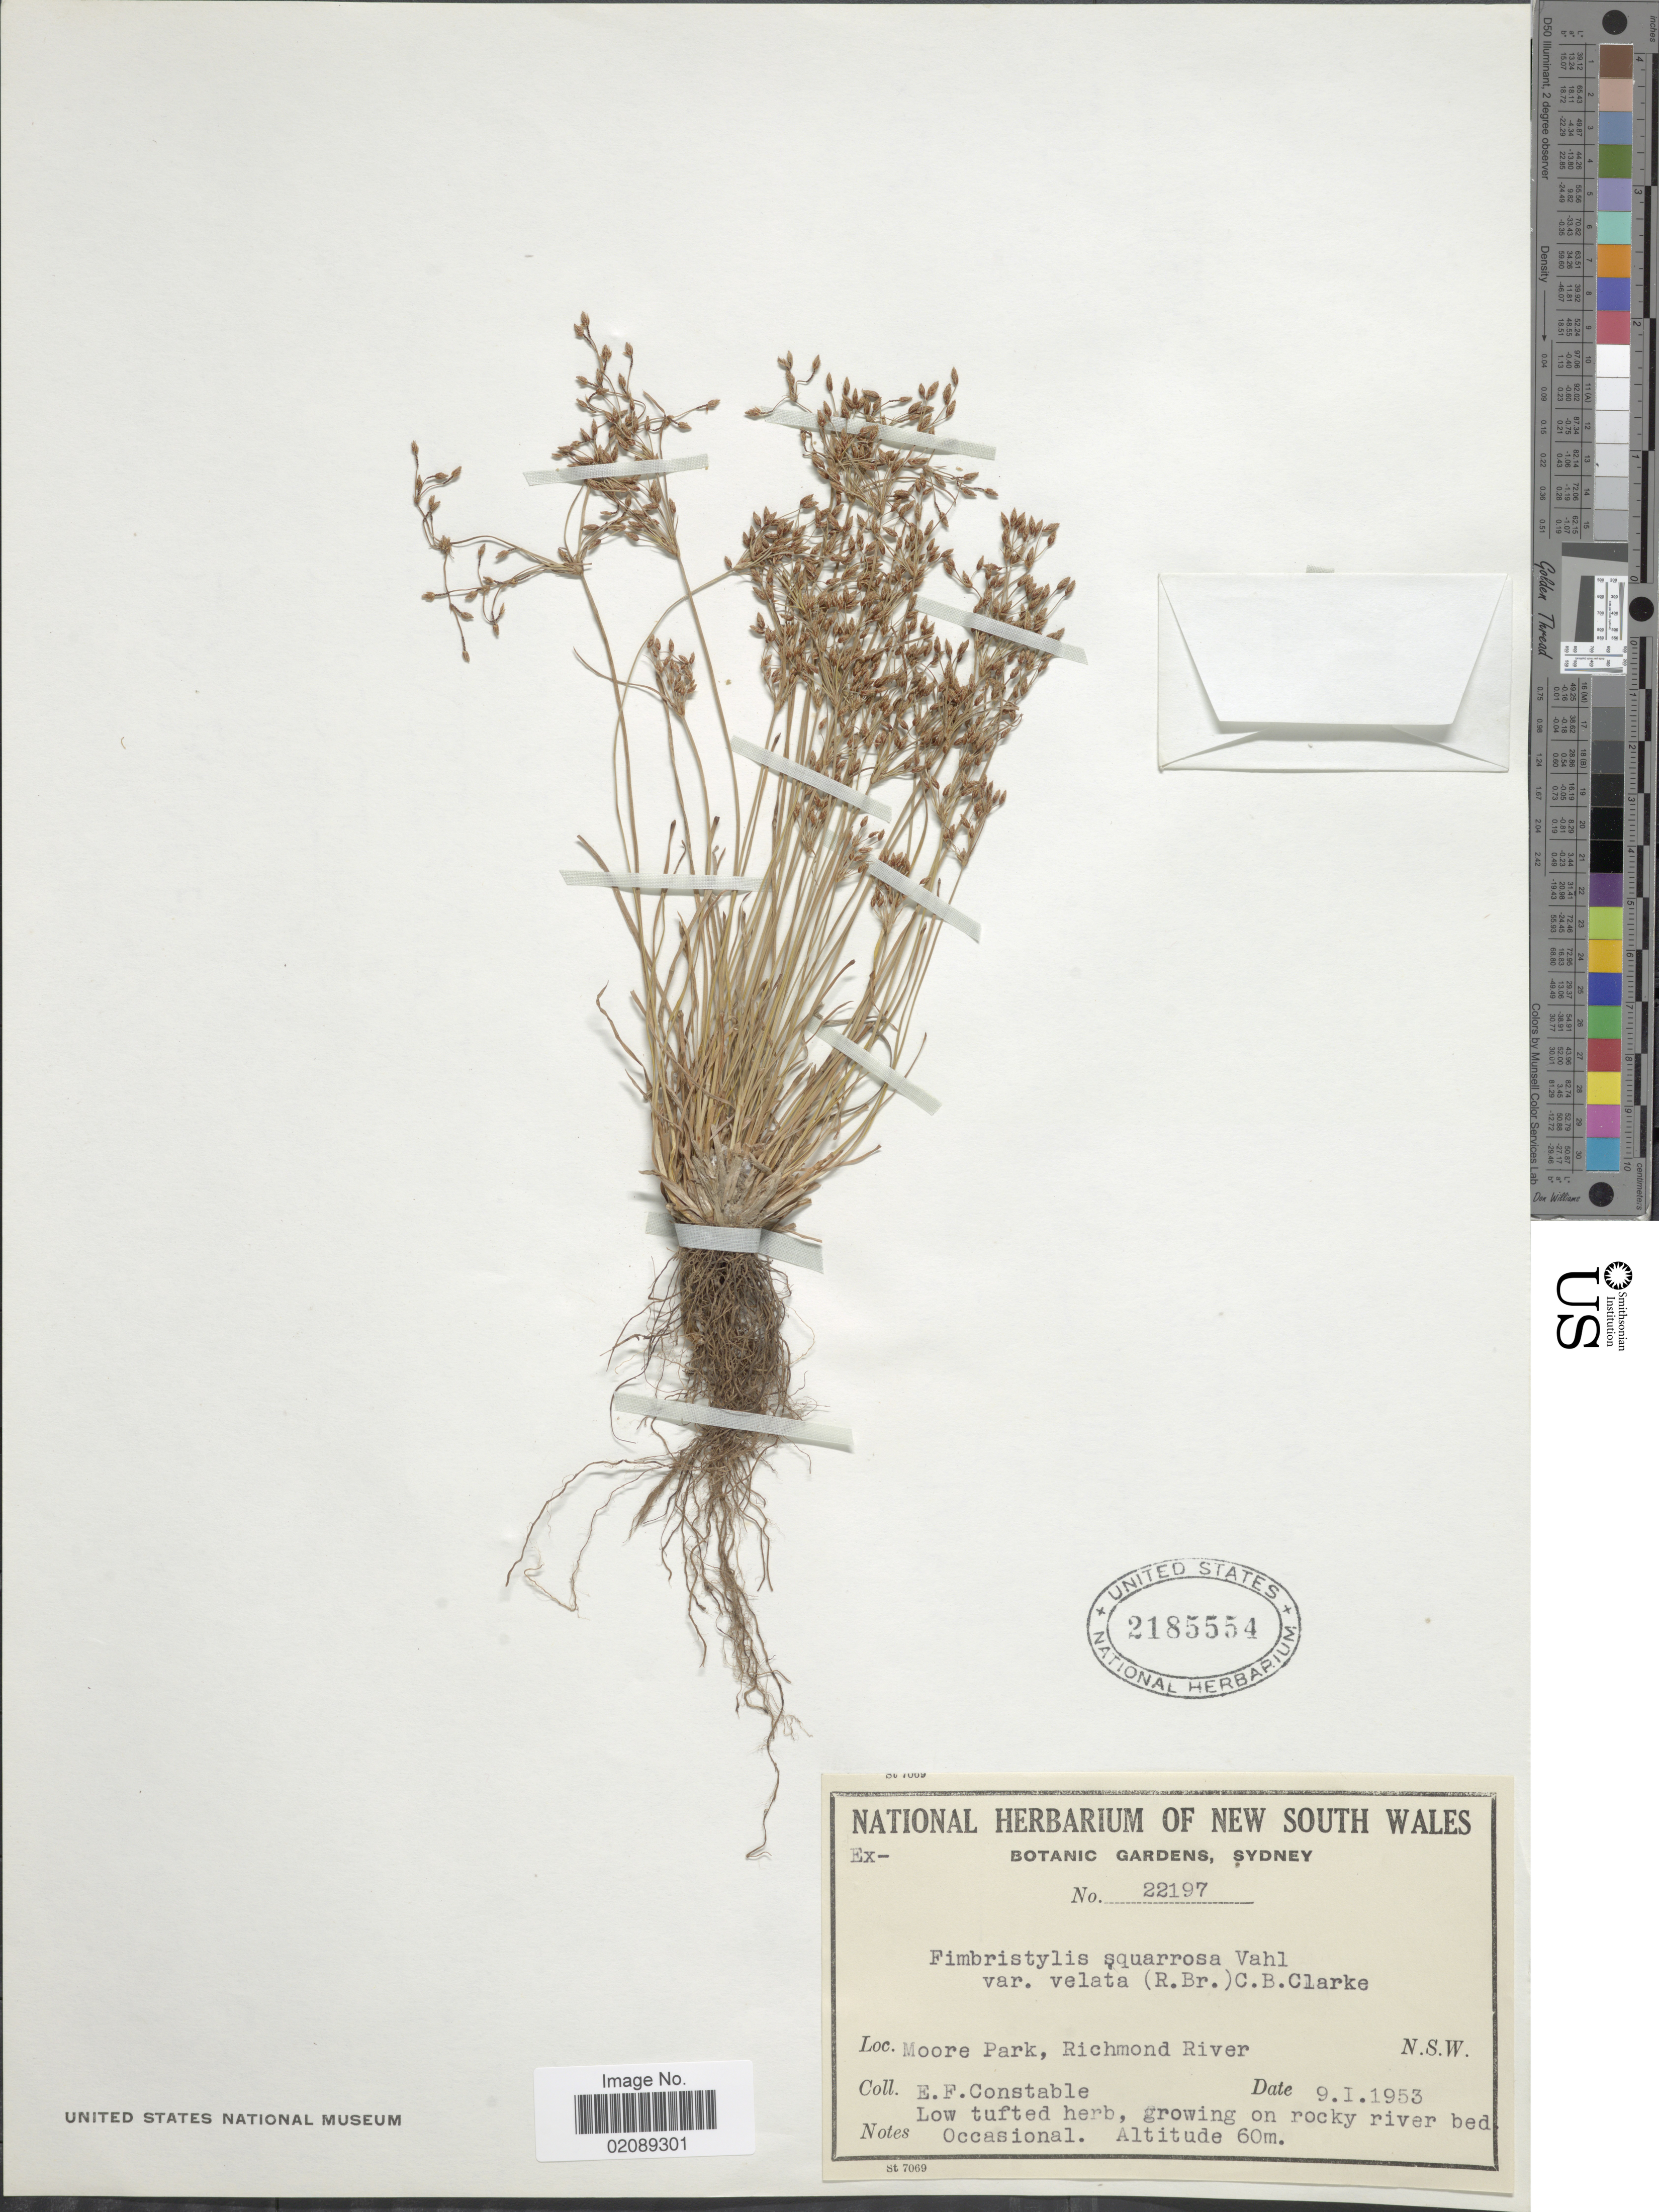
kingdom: Plantae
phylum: Tracheophyta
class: Liliopsida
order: Poales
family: Cyperaceae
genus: Fimbristylis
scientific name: Fimbristylis squarrosa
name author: Vahl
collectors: E. F. Constable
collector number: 22197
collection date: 1953-01-09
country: Australia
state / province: New South Wales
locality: Moore Park, Richmond River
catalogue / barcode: US 2185554